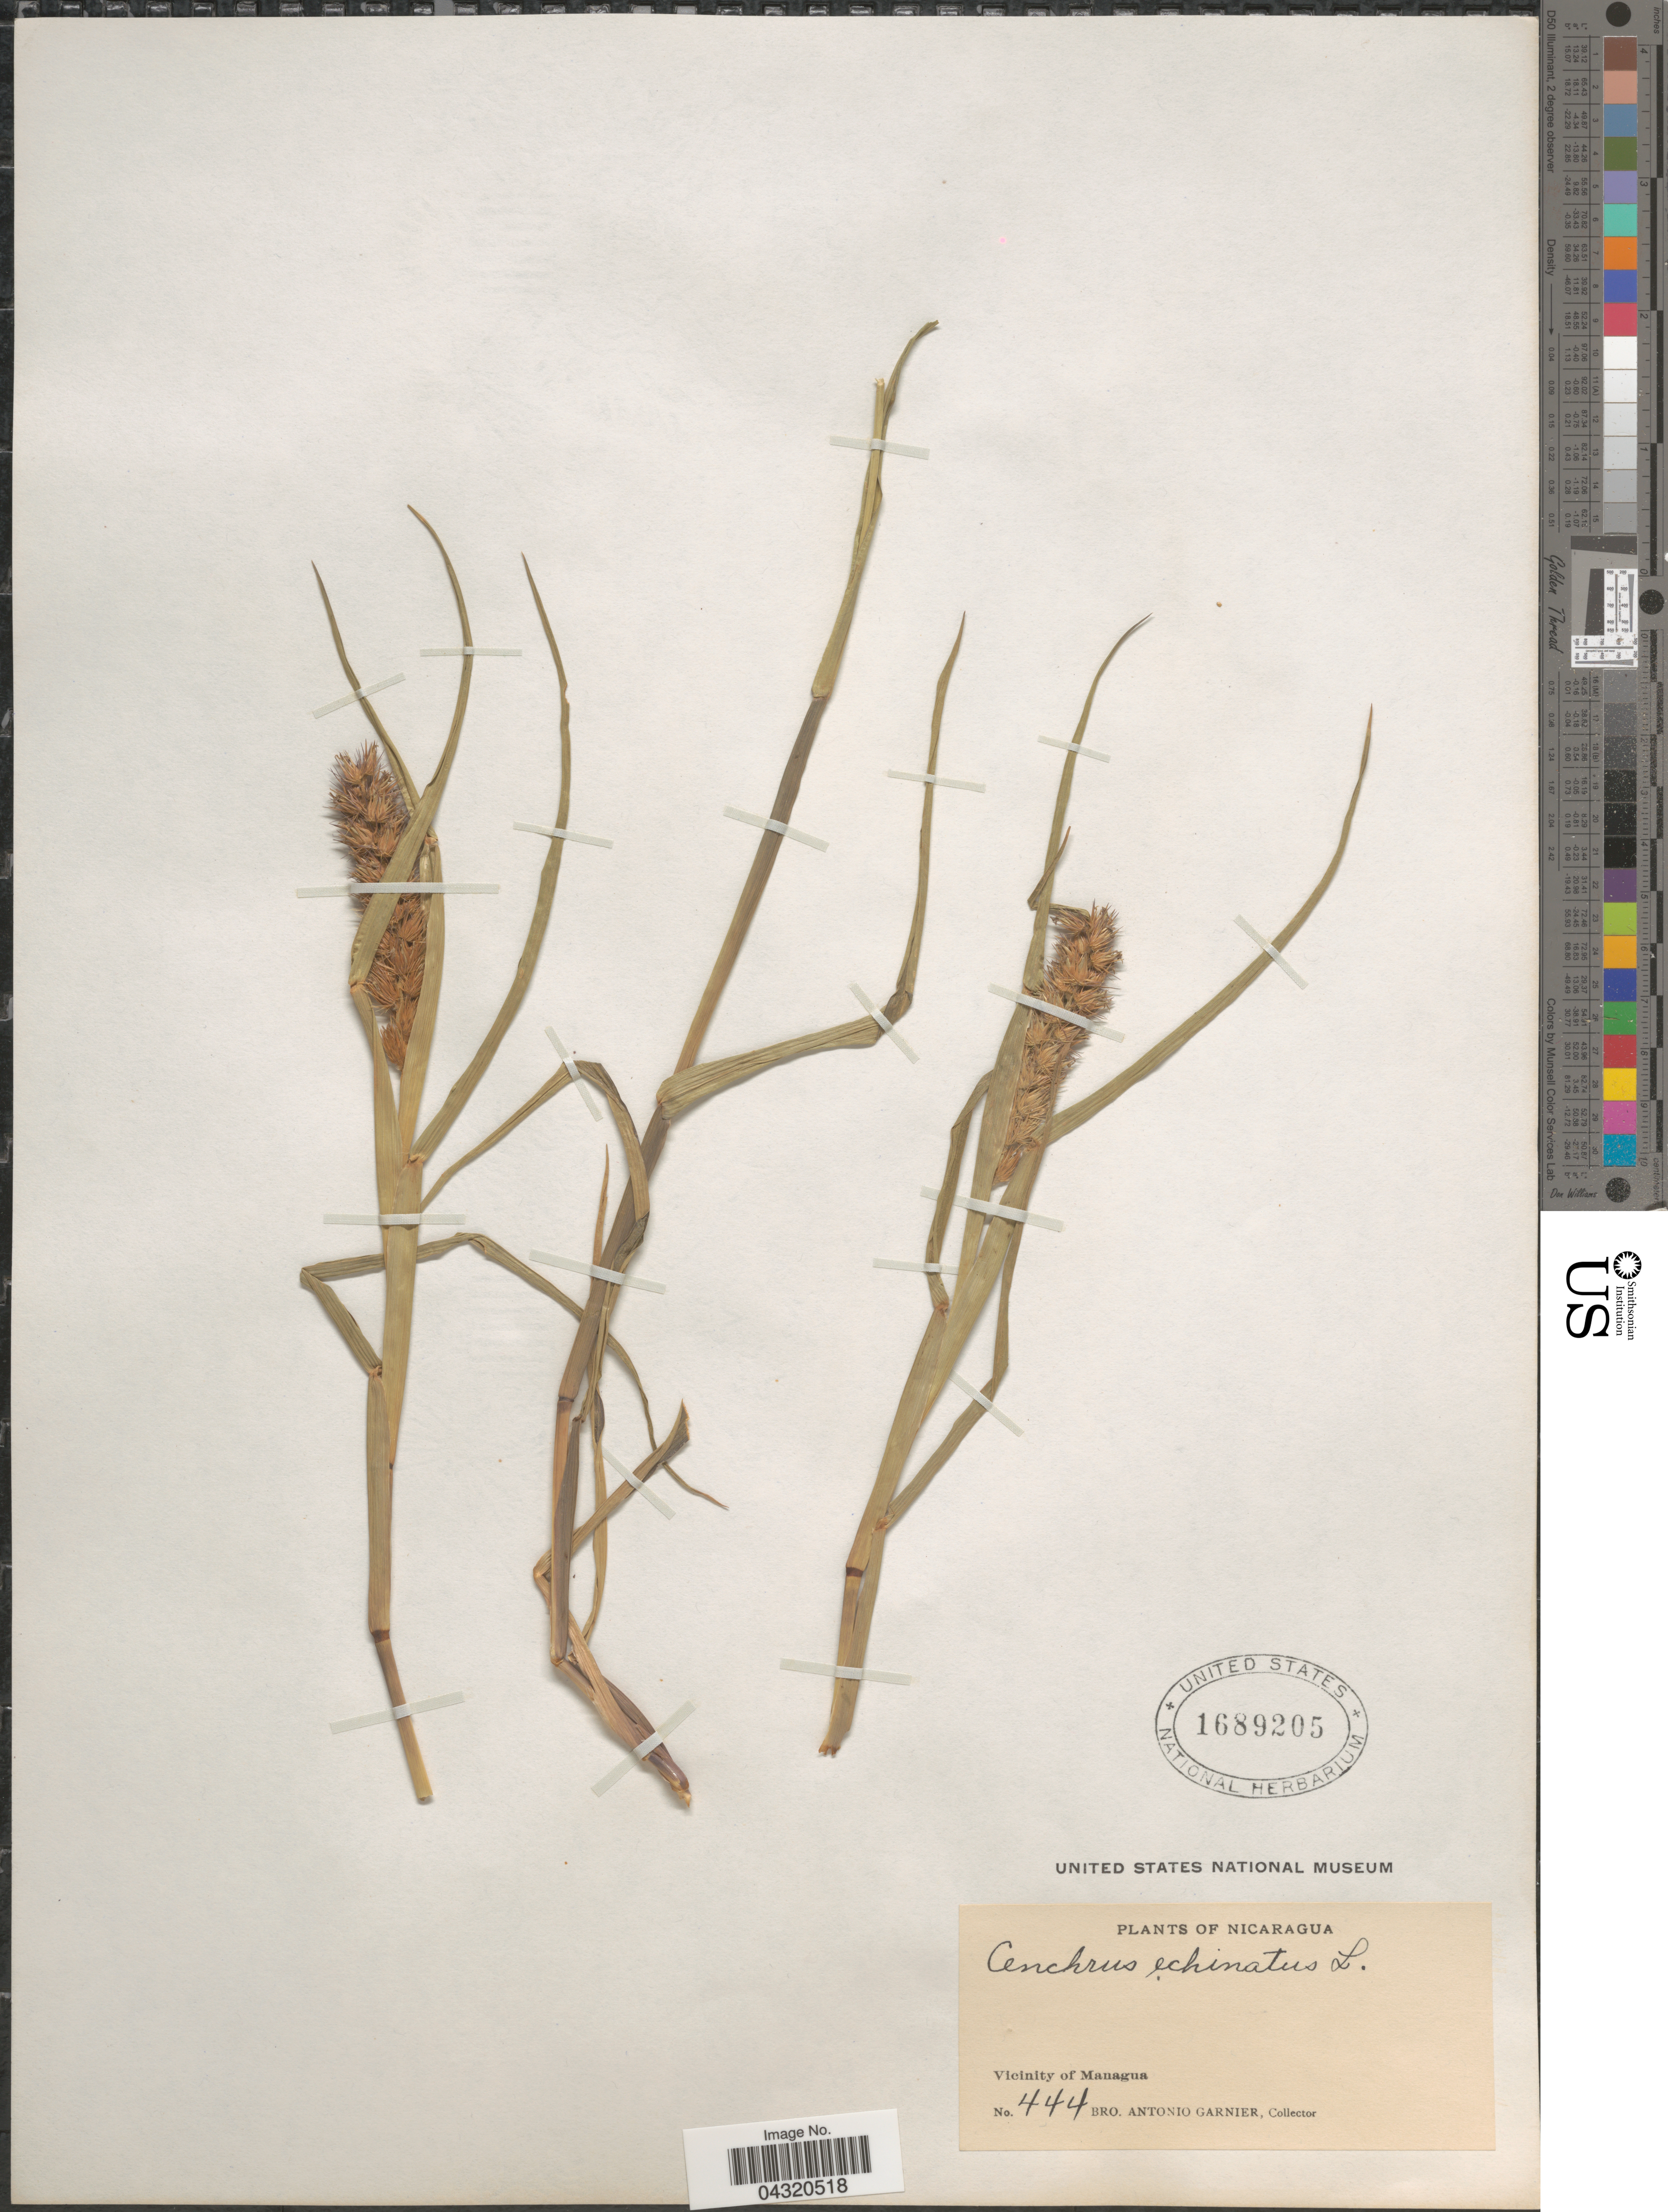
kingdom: Plantae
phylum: Tracheophyta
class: Liliopsida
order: Poales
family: Poaceae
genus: Cenchrus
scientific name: Cenchrus echinatus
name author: L.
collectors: Bro. A. Garnier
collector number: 444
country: Nicaragua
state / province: Managua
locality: Vicinity of Managua.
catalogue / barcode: US 1689205